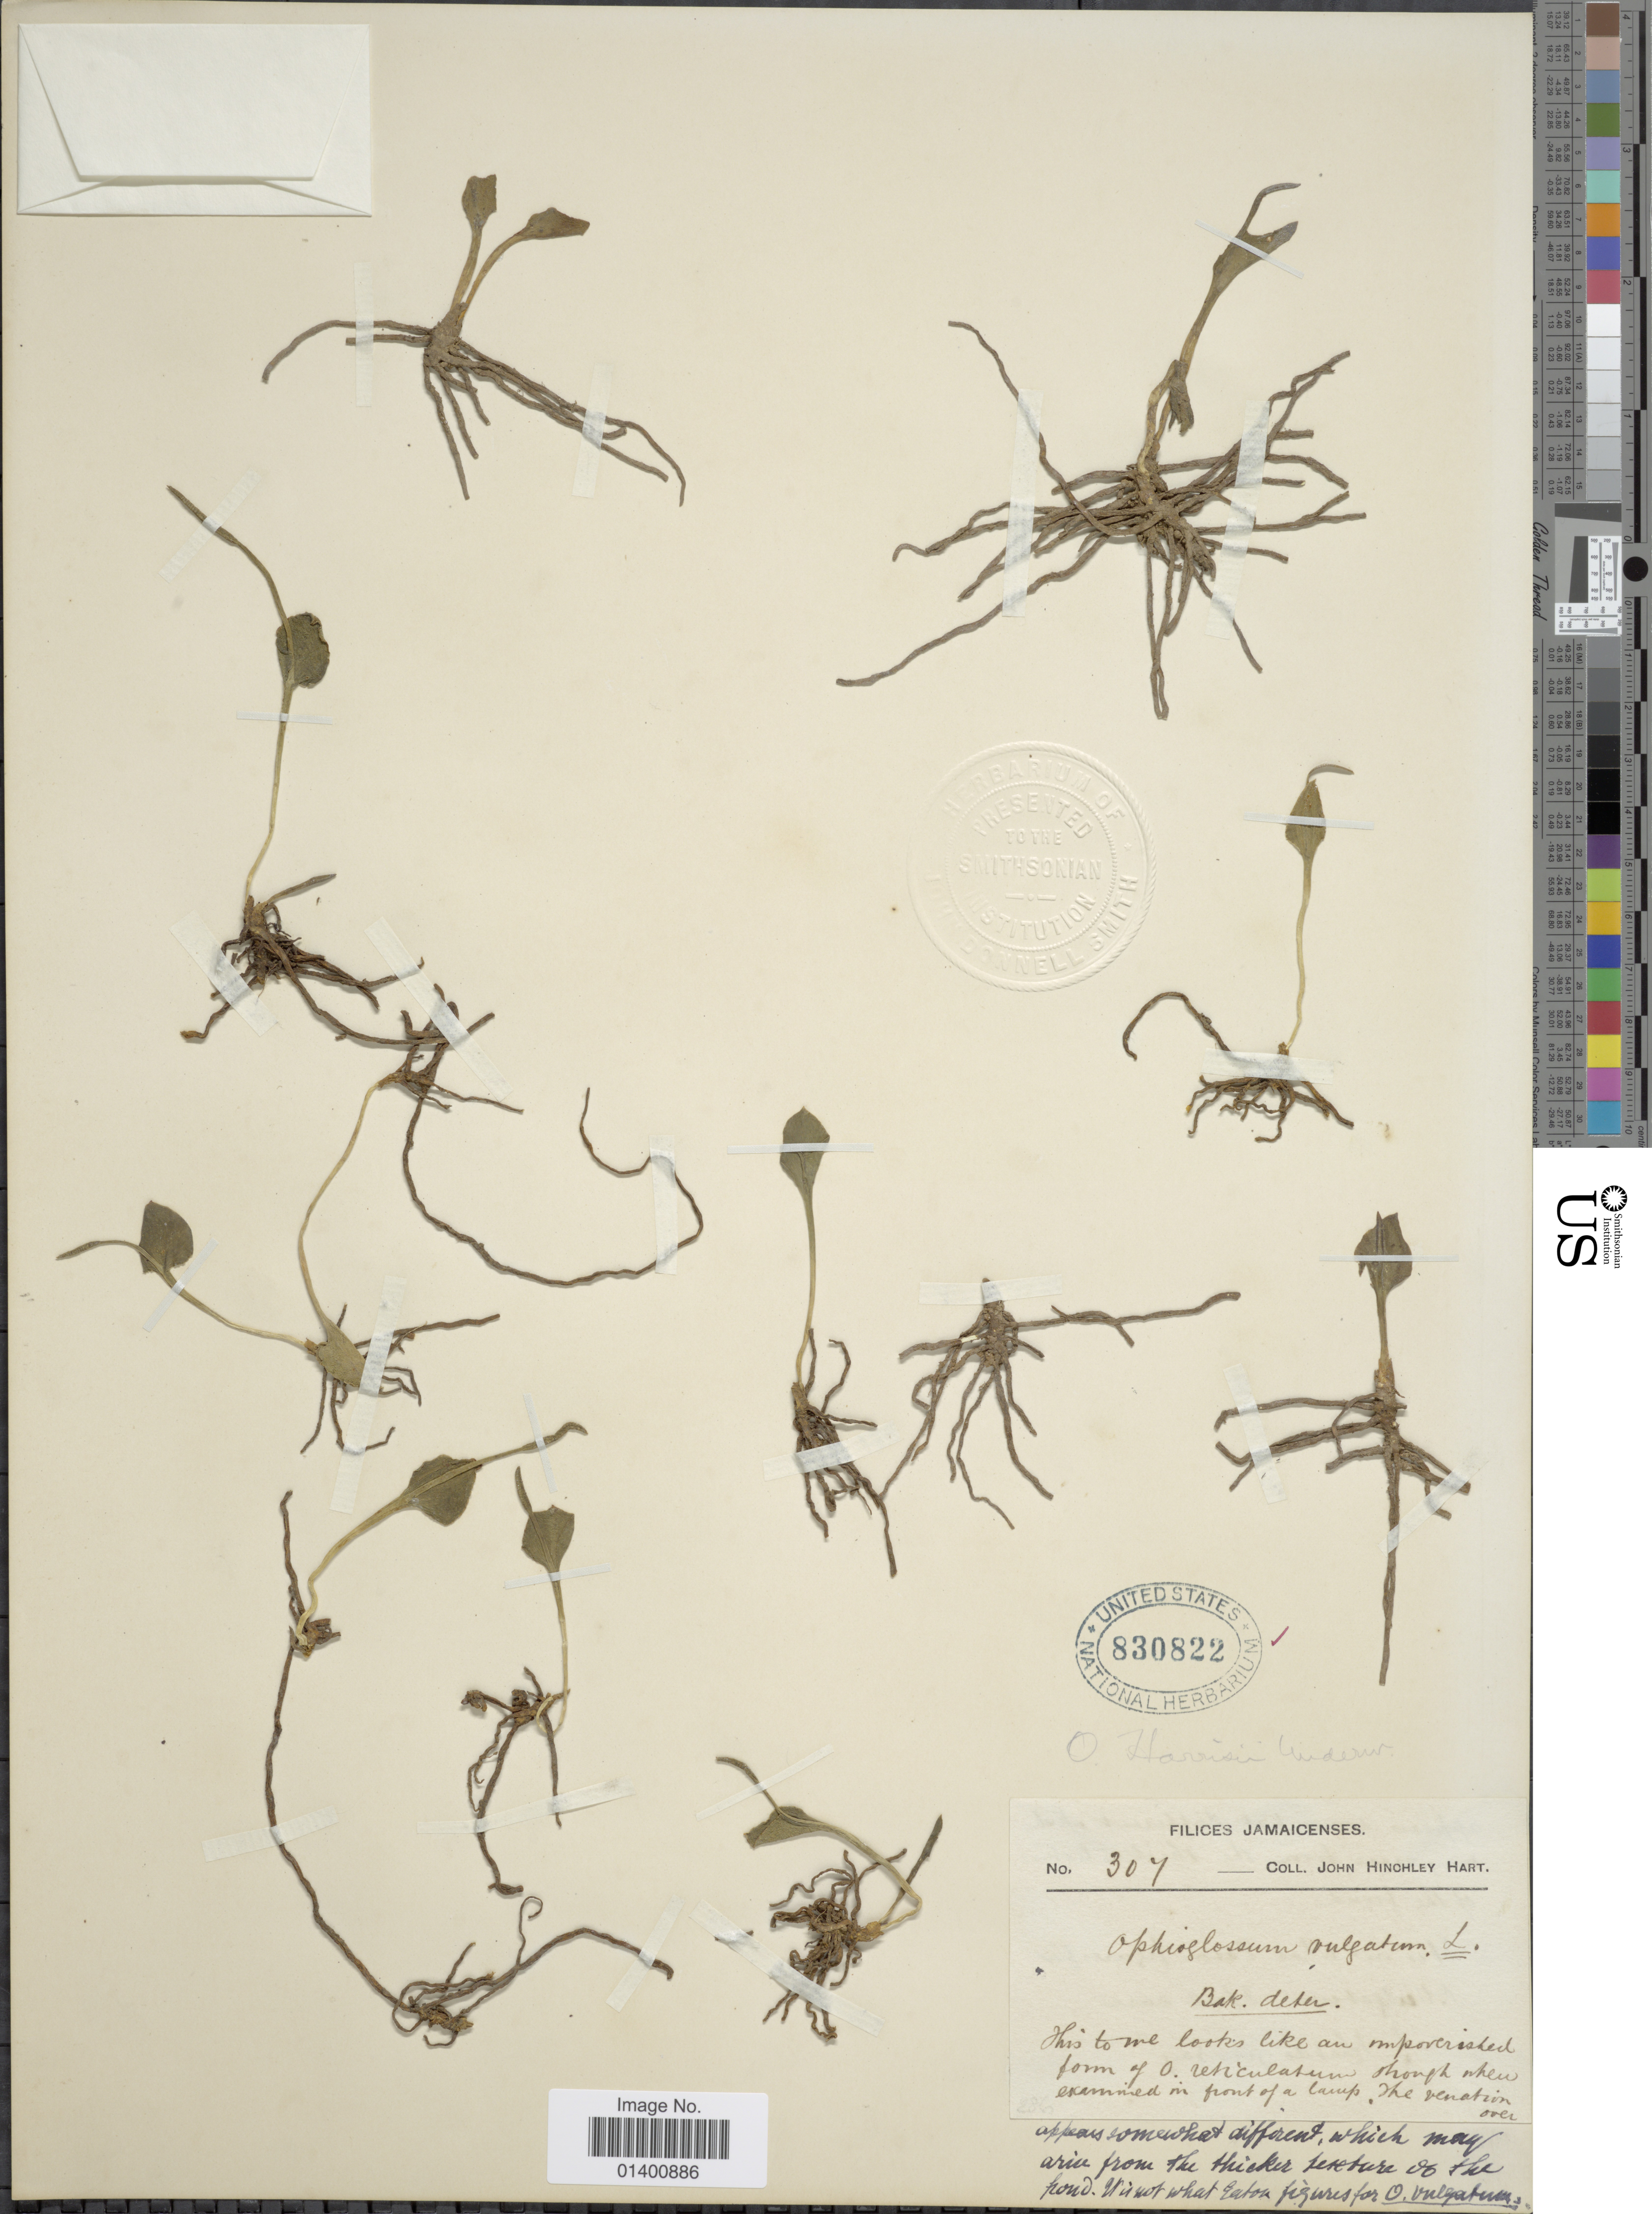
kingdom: Plantae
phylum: Tracheophyta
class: Polypodiopsida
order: Ophioglossales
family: Ophioglossaceae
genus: Ophioglossum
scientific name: Ophioglossum harrisii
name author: Underw.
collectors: J. H. Hart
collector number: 307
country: Jamaica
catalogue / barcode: US 830822